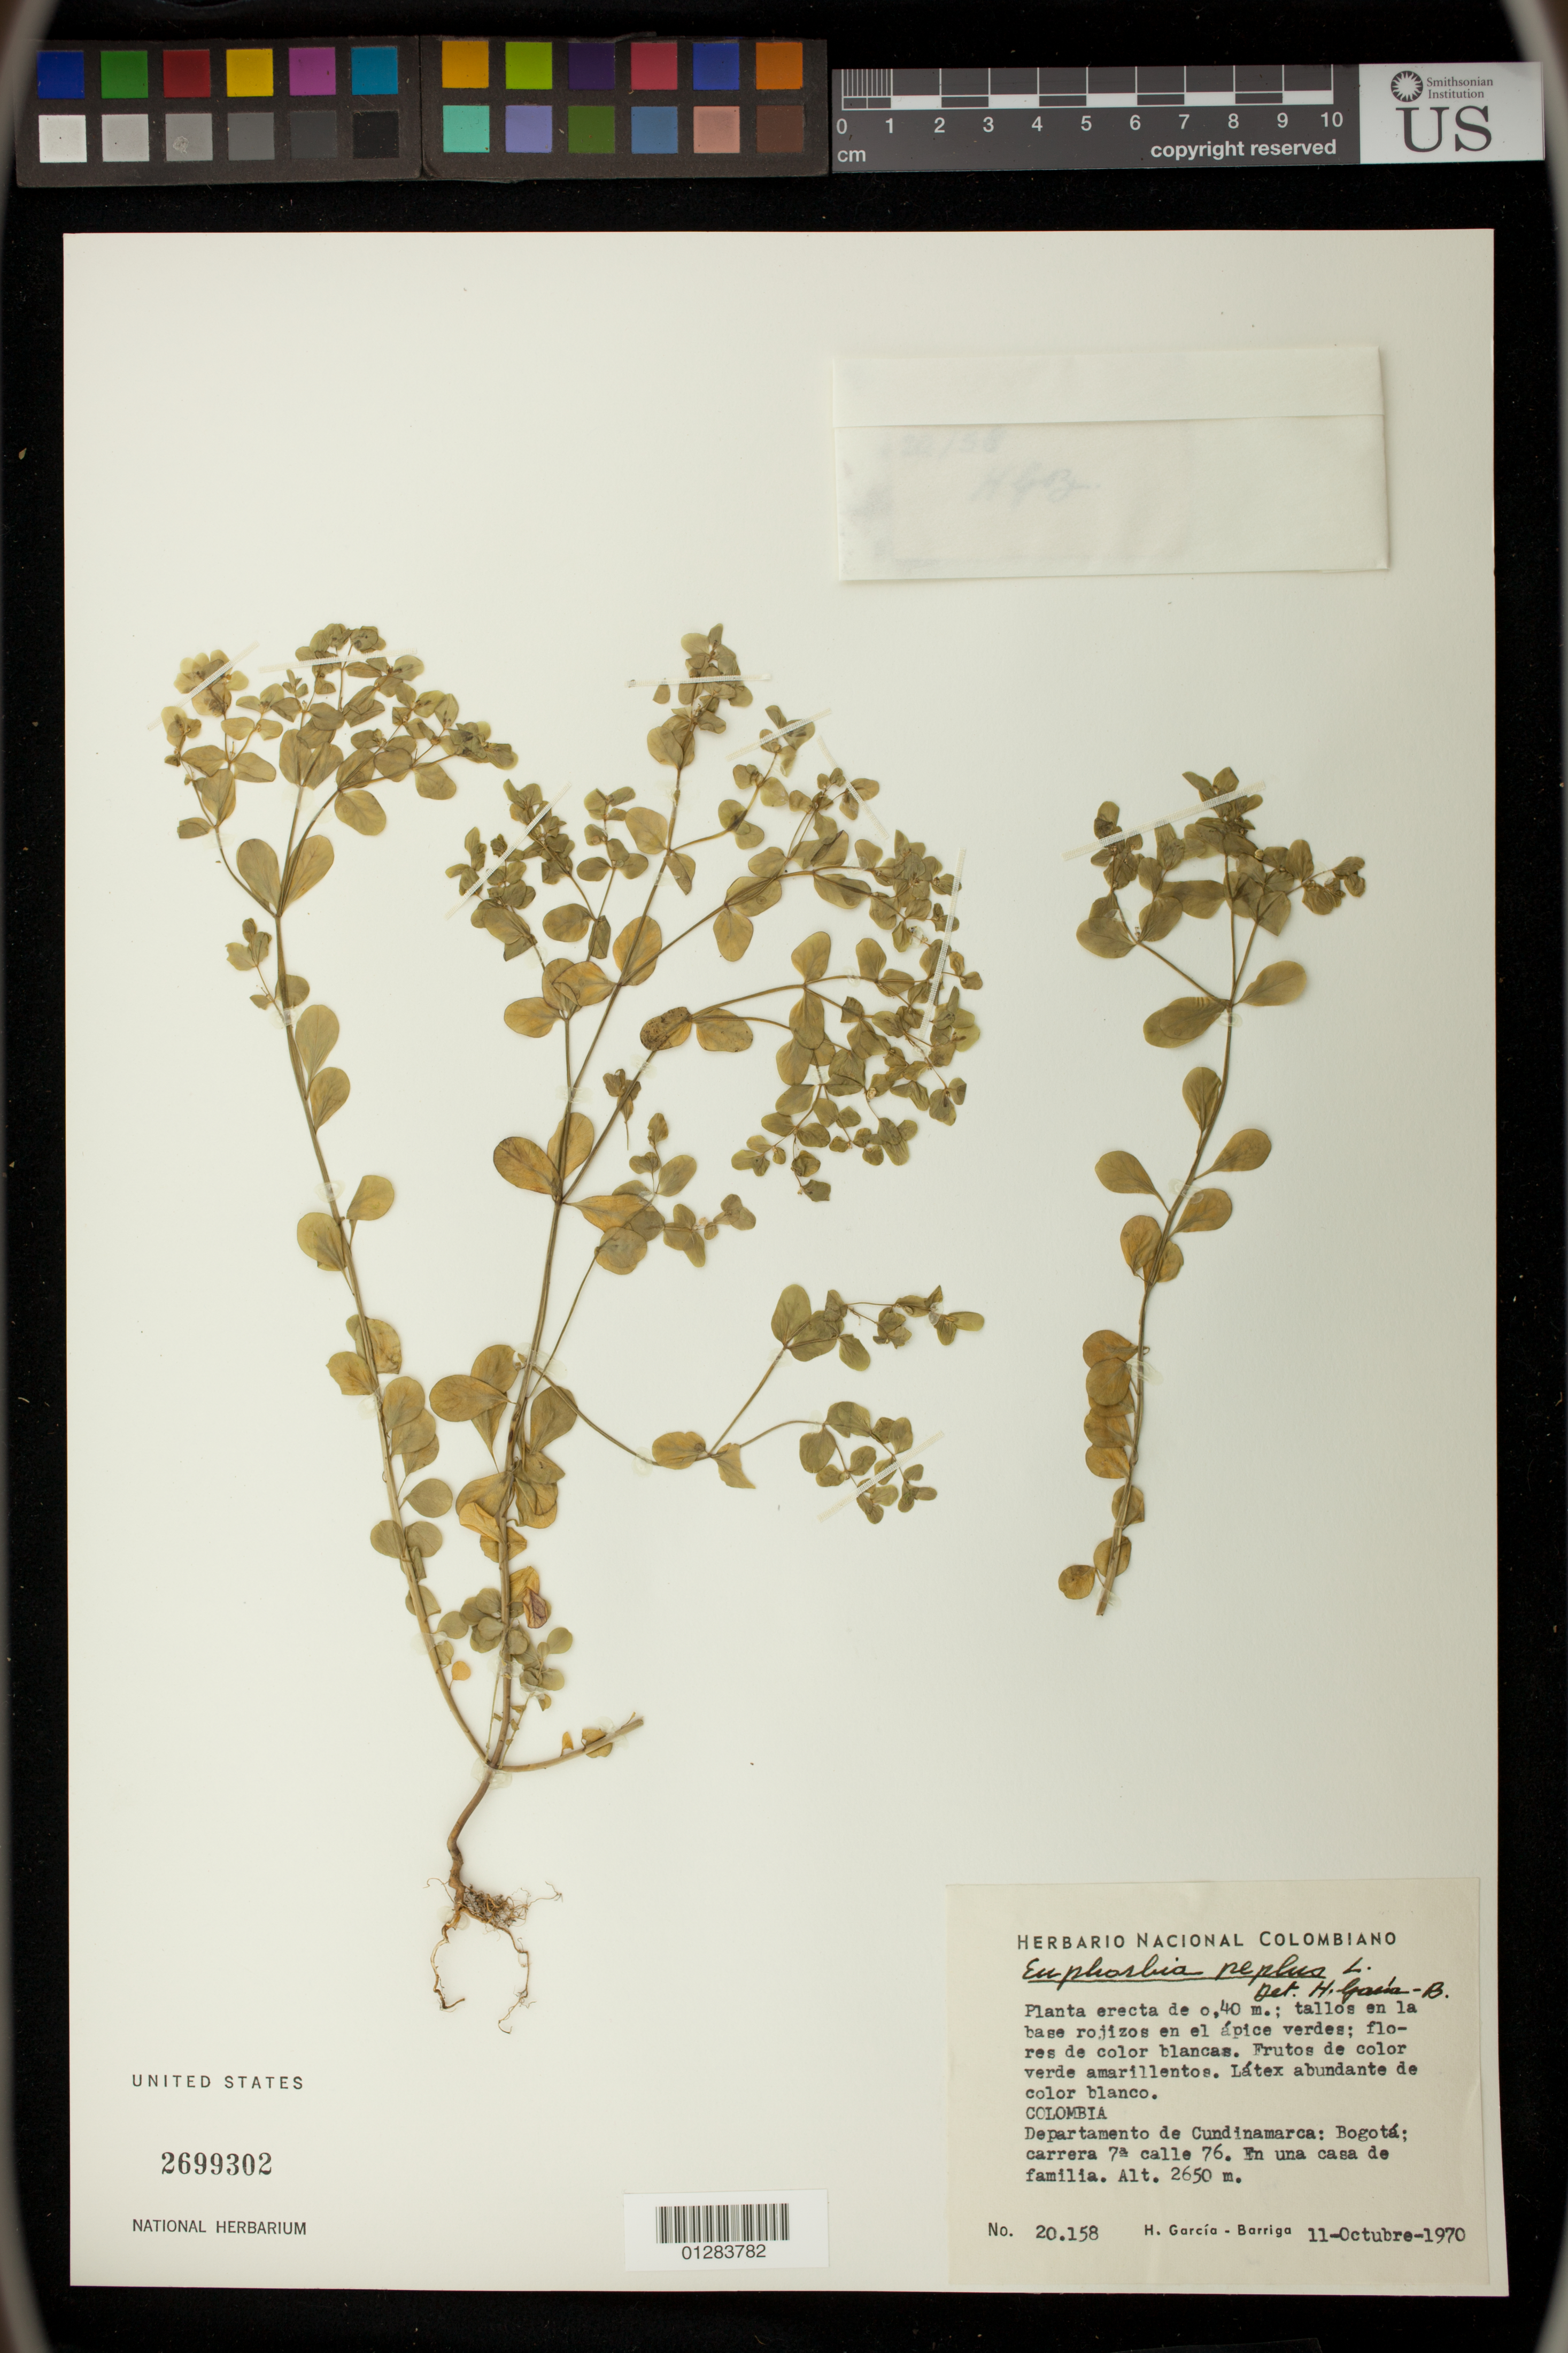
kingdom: Plantae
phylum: Tracheophyta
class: Magnoliopsida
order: Malpighiales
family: Euphorbiaceae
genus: Euphorbia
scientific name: Euphorbia peplus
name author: L.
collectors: H. García Barriga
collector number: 20158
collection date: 1970-10-11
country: Colombia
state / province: Cundinamarca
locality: Bogota carrera 7a calle 76. En una casa de familia.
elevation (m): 2650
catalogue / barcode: US 2699302